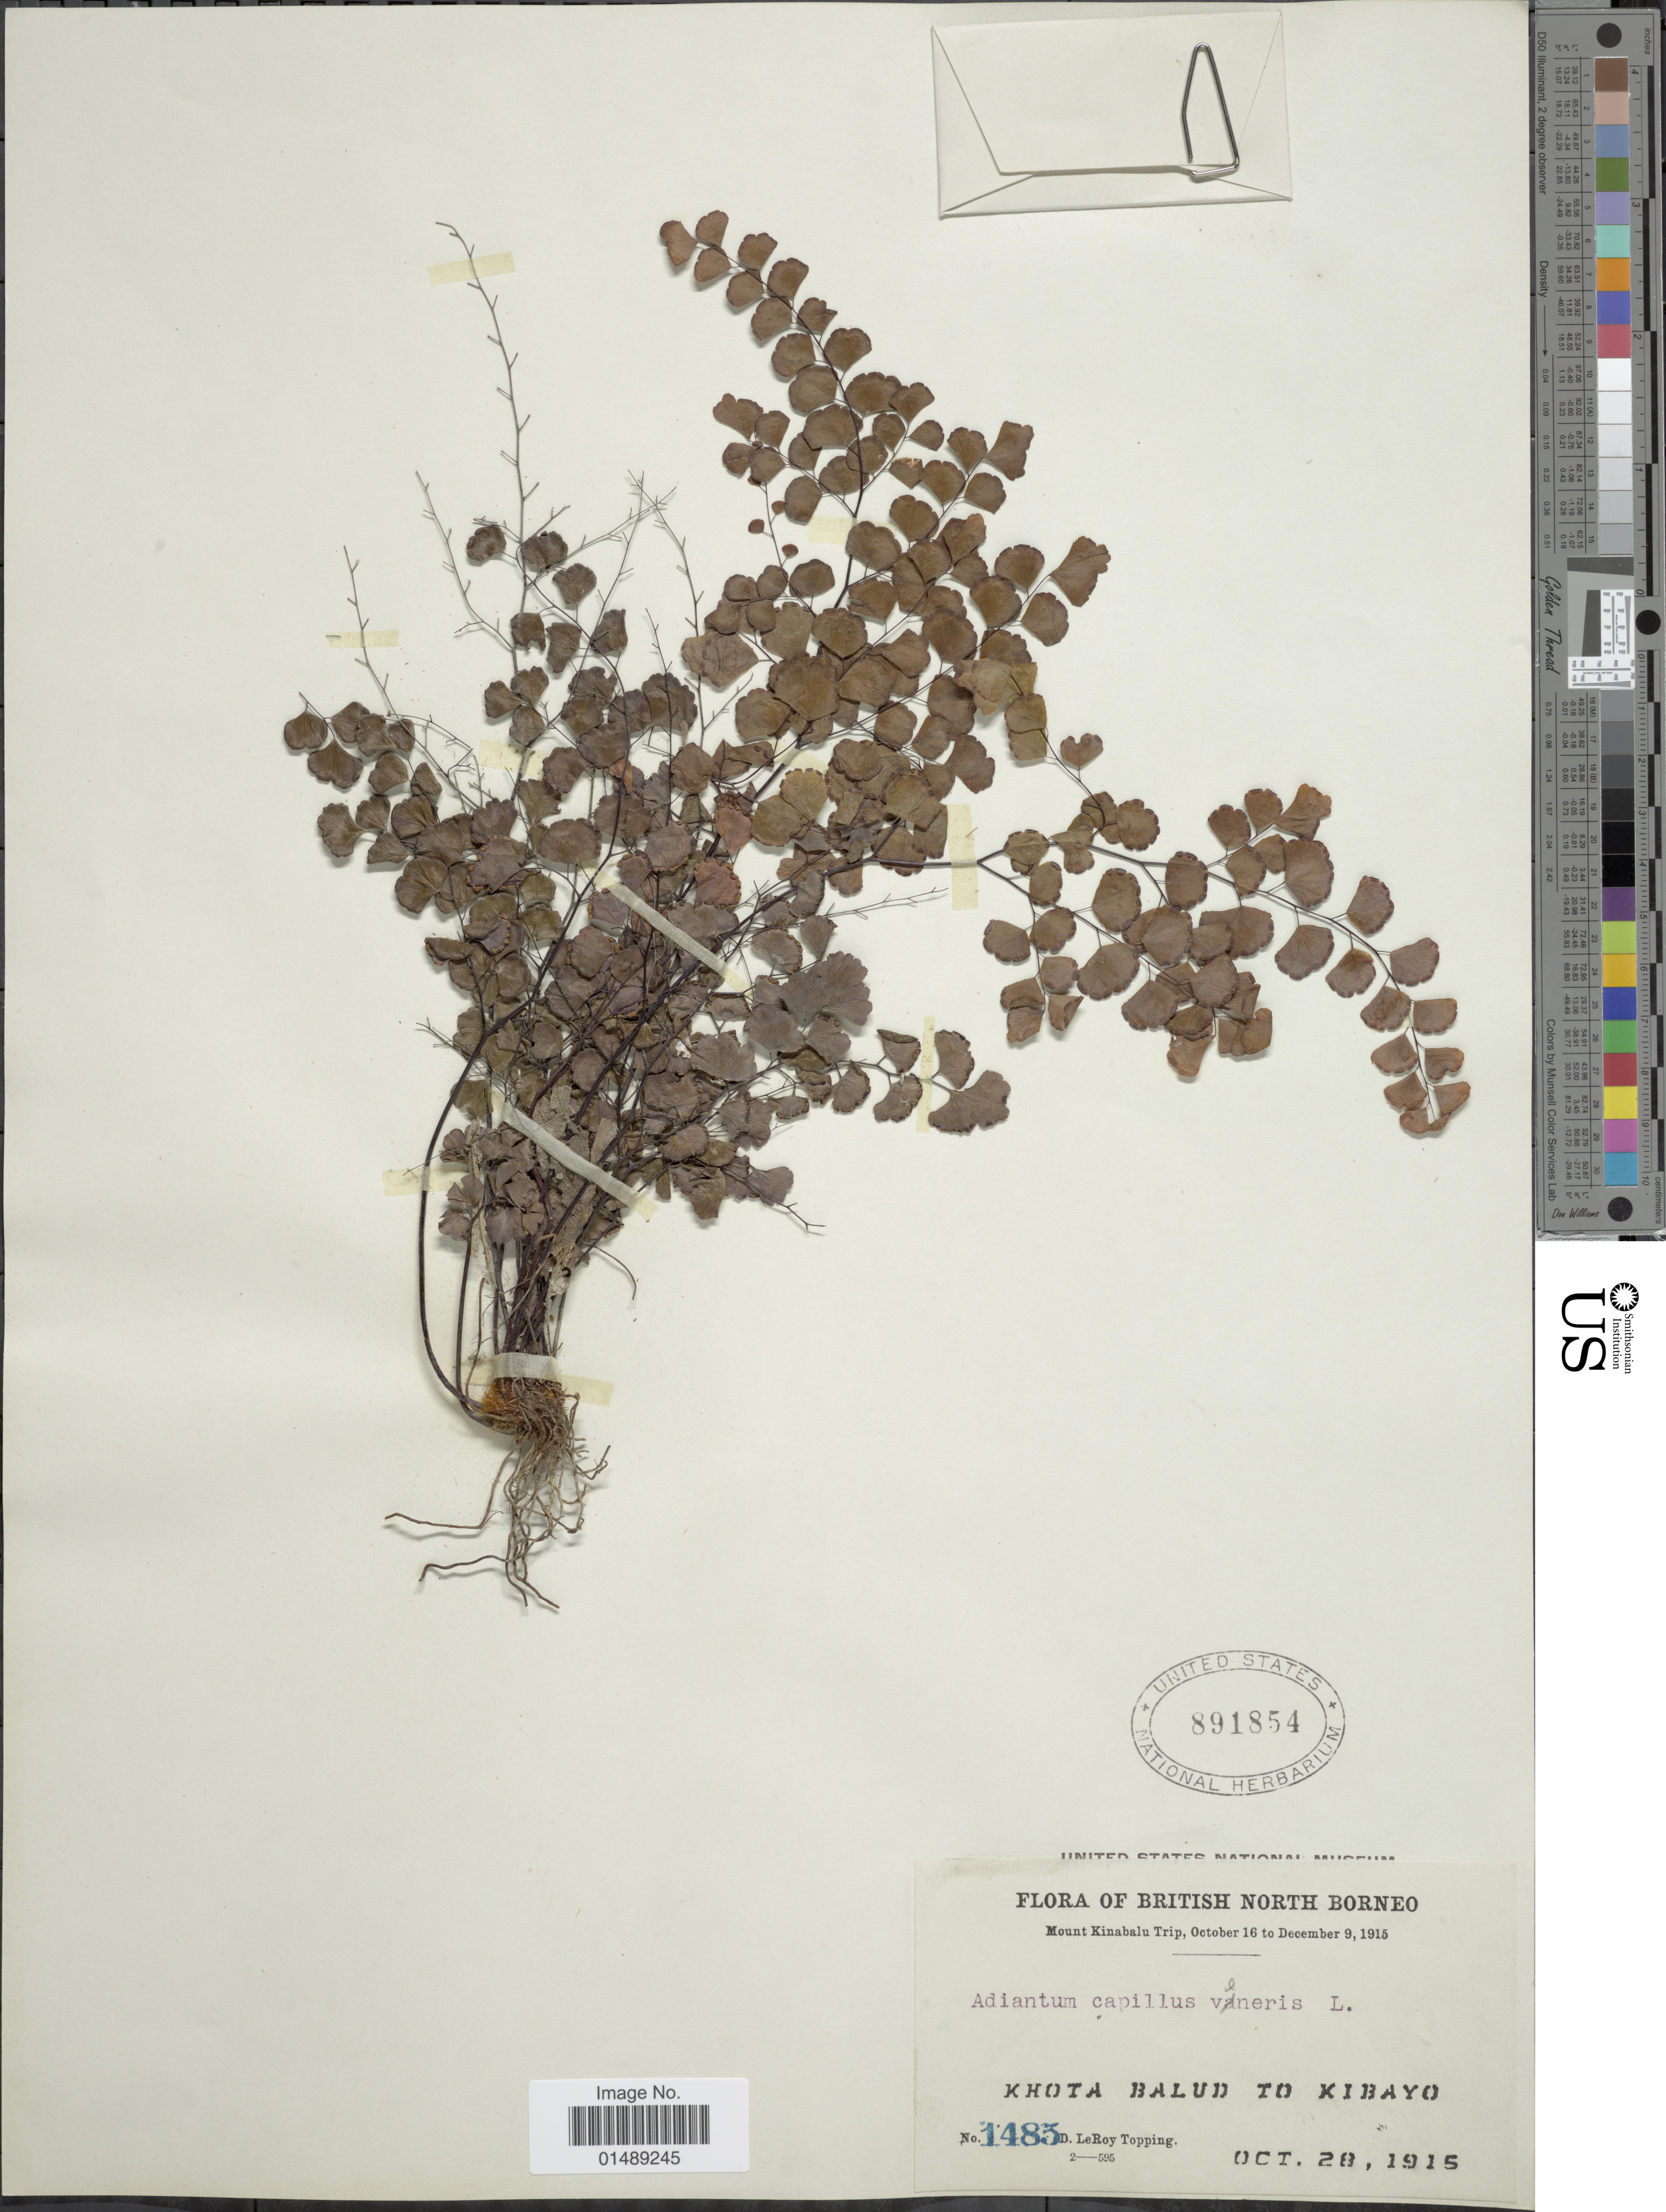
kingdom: Plantae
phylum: Tracheophyta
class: Polypodiopsida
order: Polypodiales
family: Pteridaceae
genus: Adiantum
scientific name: Adiantum sp.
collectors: D. L. Topping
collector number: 1485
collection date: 1915-10-28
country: Malaysia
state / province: Sabah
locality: British North Borneo, Khota Balud to Kibayo, Mount Kinabalu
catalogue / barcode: US 891854